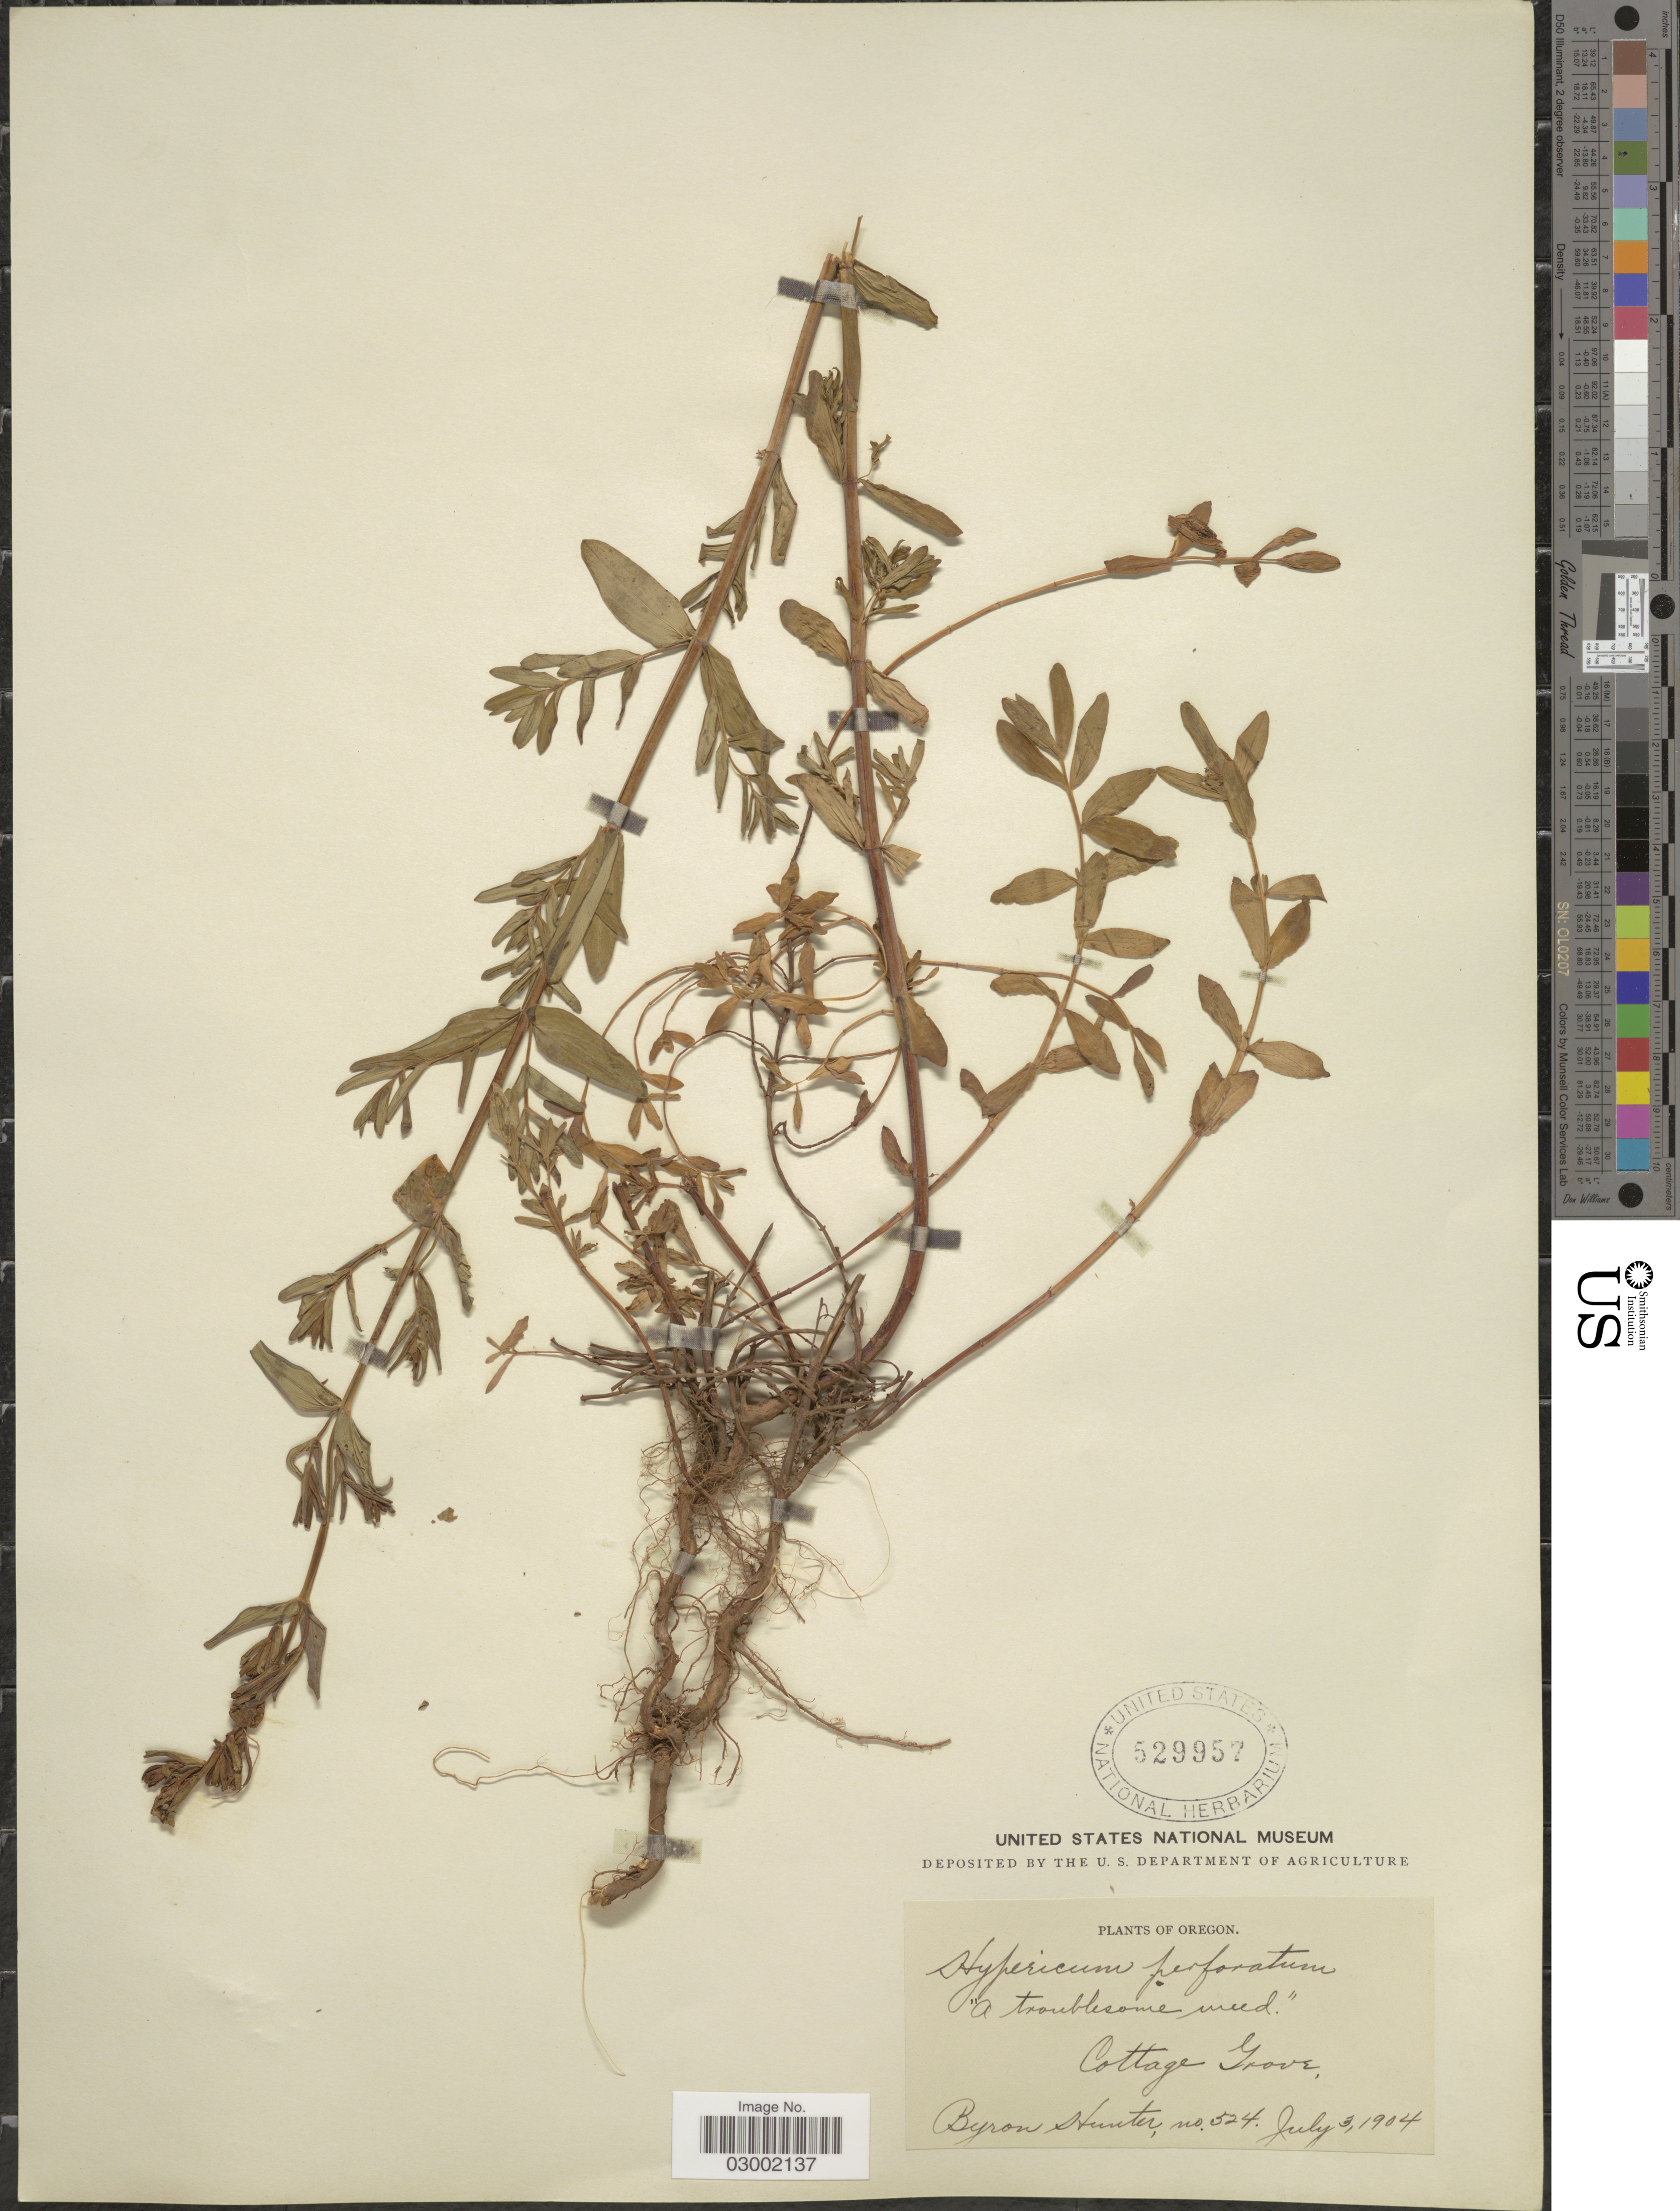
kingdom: Plantae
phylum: Tracheophyta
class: Magnoliopsida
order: Malpighiales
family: Hypericaceae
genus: Hypericum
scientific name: Hypericum perforatum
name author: L.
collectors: B. Hunter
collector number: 524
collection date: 1904-07-03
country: United States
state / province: Oregon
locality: Cottage Grove.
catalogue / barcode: US 529957